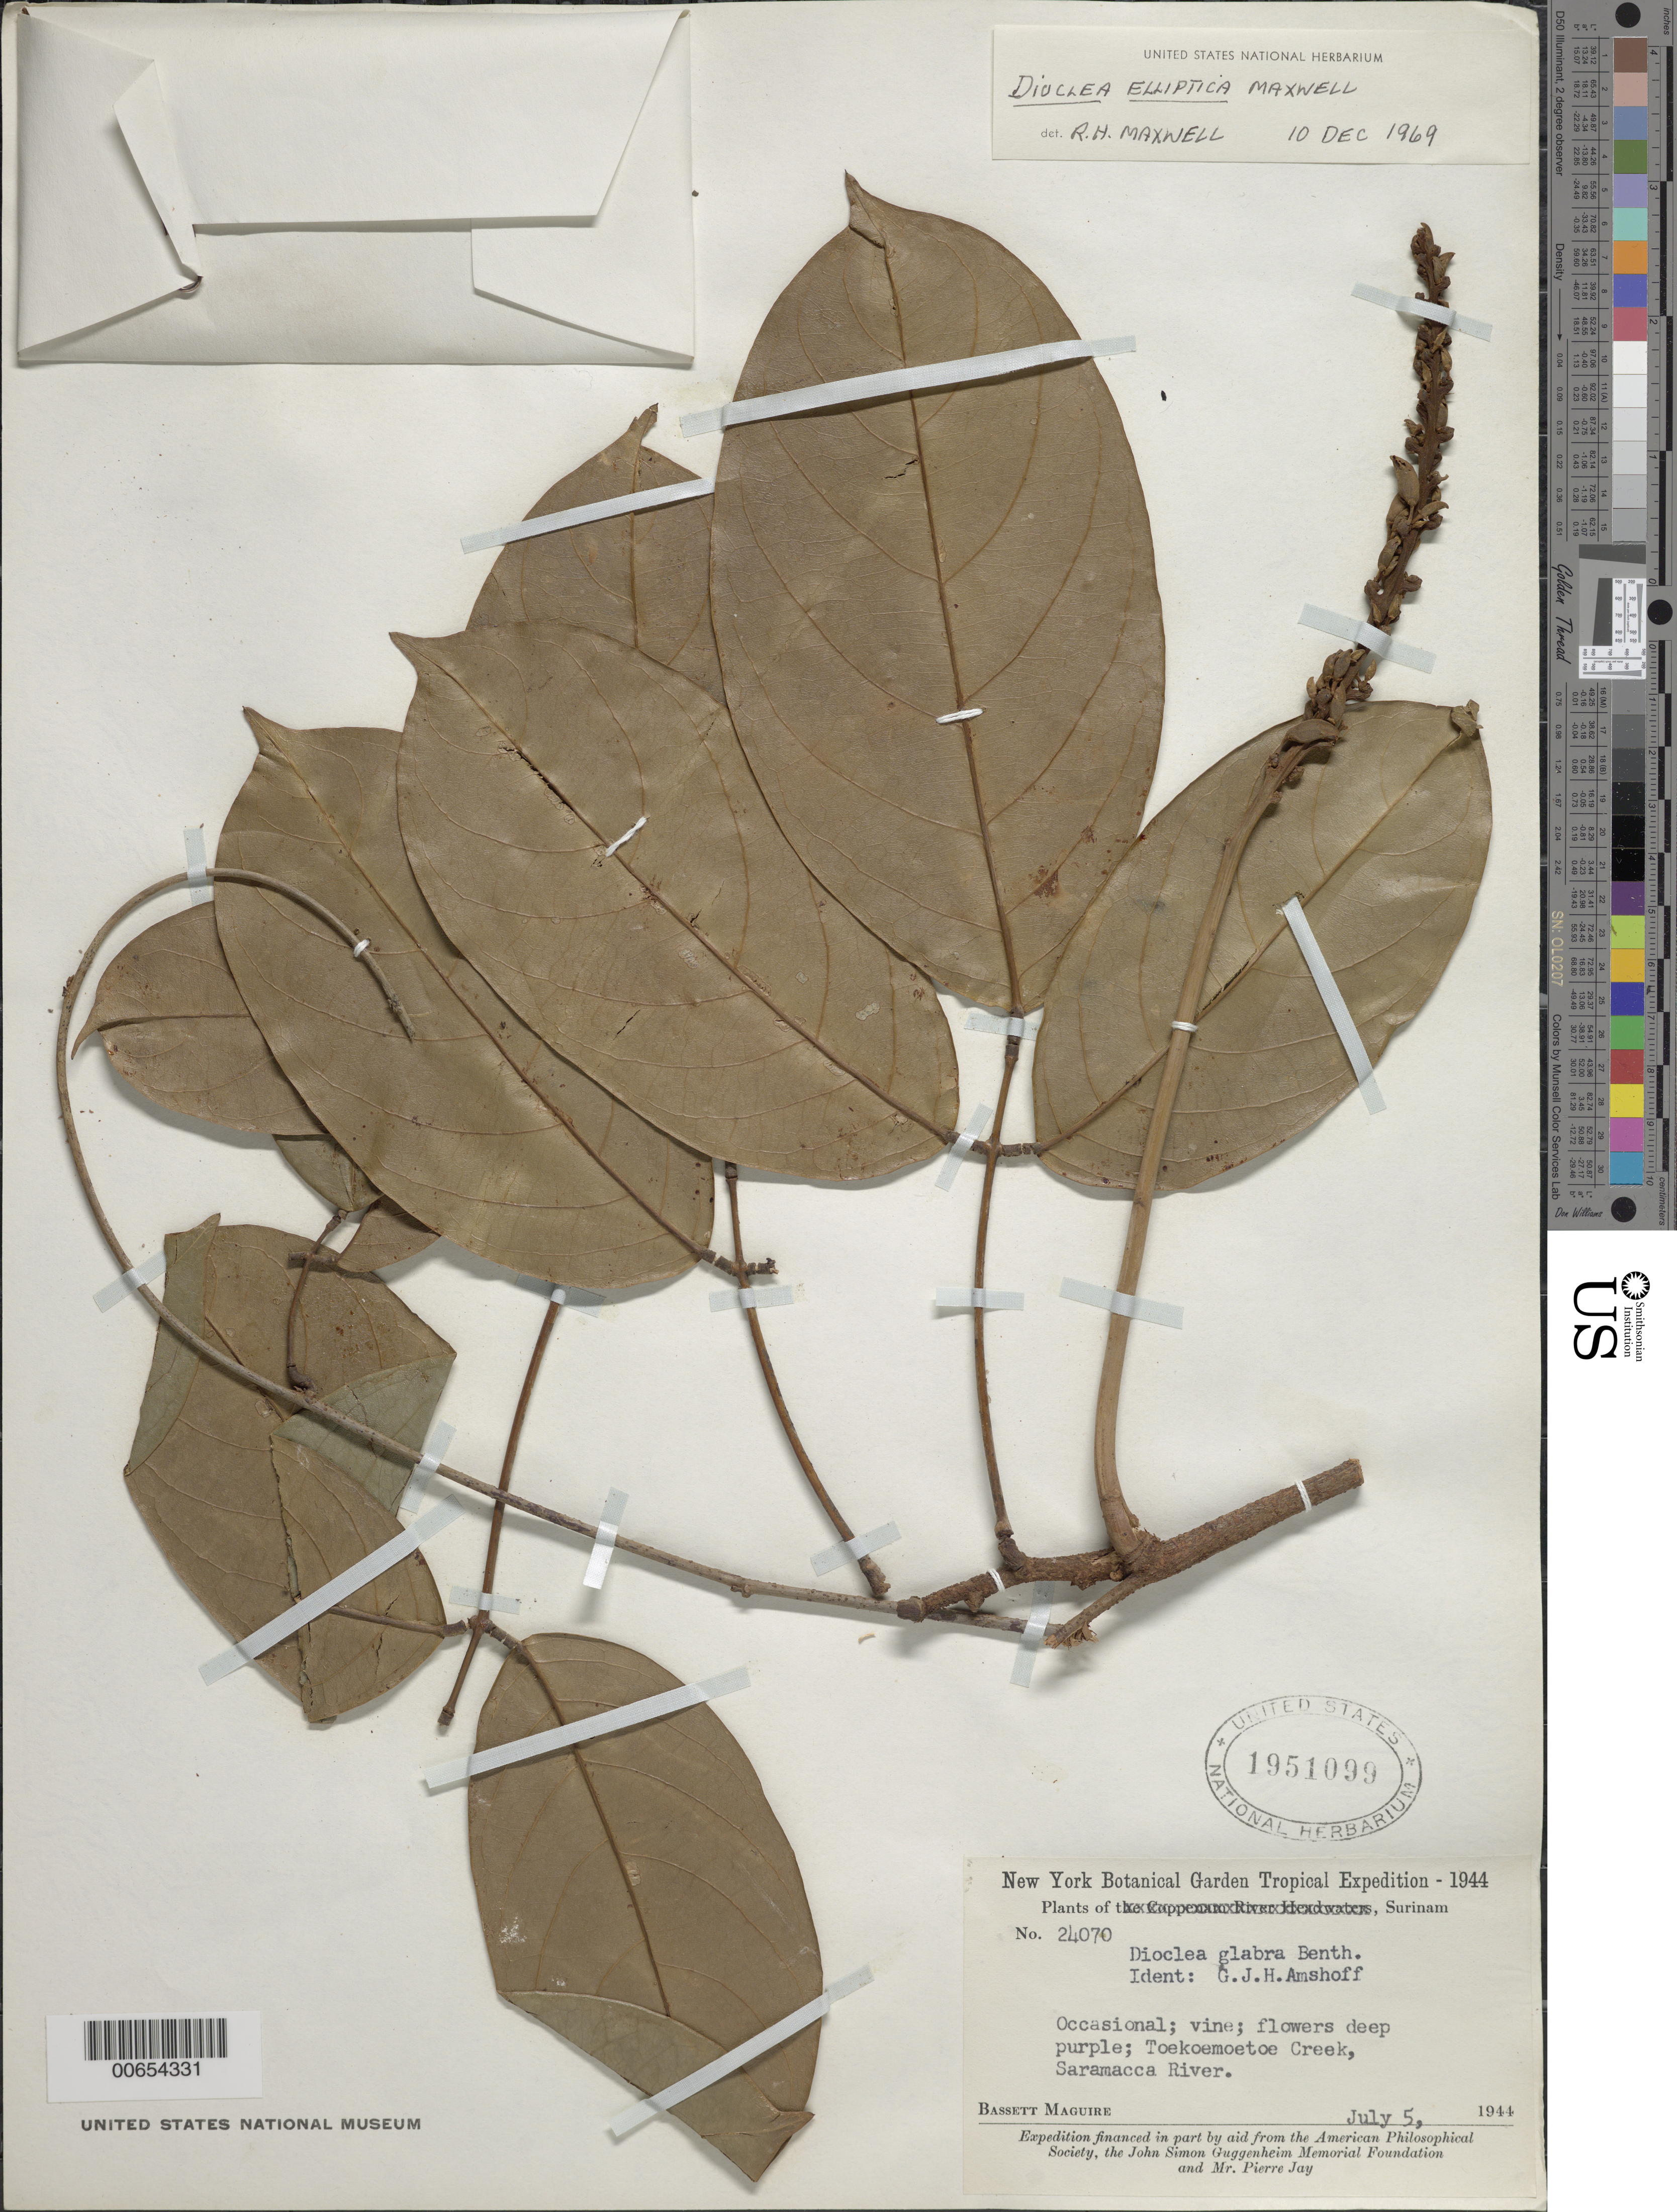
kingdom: Plantae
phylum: Tracheophyta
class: Magnoliopsida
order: Fabales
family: Fabaceae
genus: Macropsychanthus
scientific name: Macropsychanthus scaber var. scaber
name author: (Rich.) L.P. Queiroz & Snak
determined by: Strong, Mark T., (BOT), Smithsonian Institution - National Museum of Natural History (UNITED STATES)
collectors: B. Maguire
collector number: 24070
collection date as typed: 5-Jul-44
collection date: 1944-07-05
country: Suriname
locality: Saramacca River Headwaters, Toekoemoetoe Creek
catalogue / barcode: US 1951099